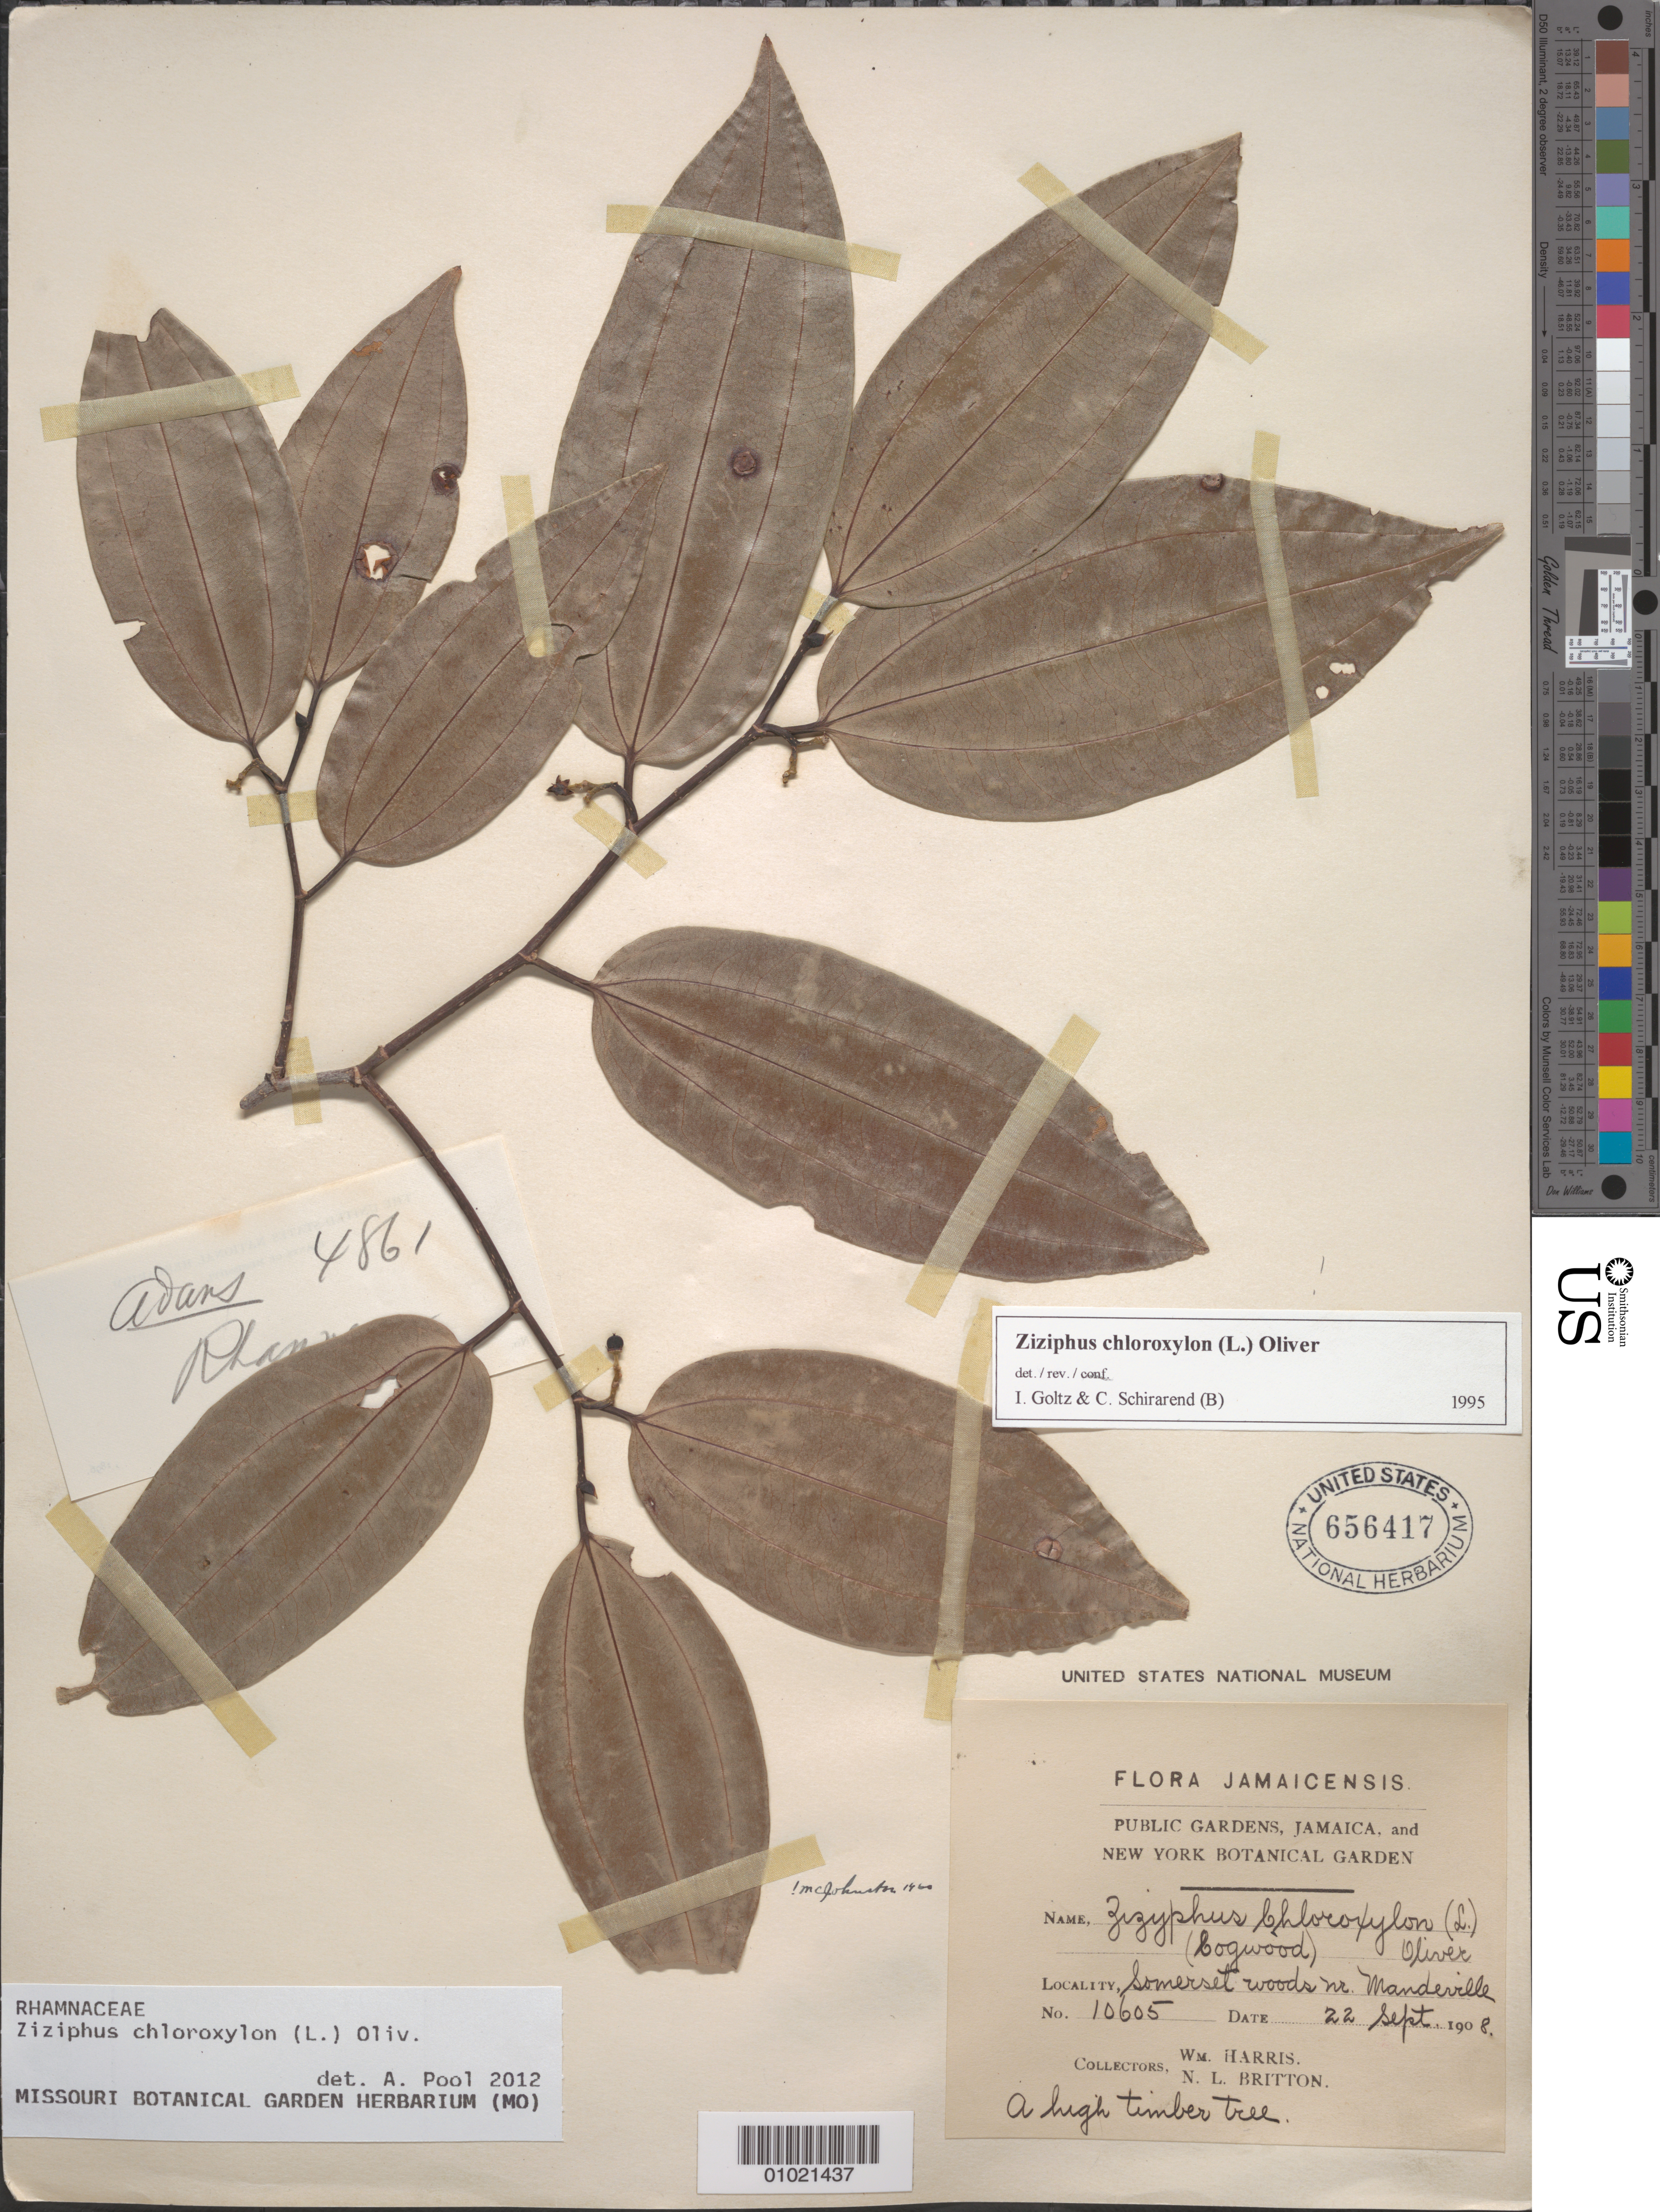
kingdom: Plantae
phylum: Tracheophyta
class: Magnoliopsida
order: Rosales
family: Rhamnaceae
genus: Sarcomphalus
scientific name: Sarcomphalus chloroxylon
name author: (L.) Hauenschild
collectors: W. Harris & N. Britton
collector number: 10605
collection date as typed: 22 Sep 1908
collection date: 1908-09-22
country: Jamaica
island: Jamaica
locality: Somerset woods near Manderville.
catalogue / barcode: US 656417